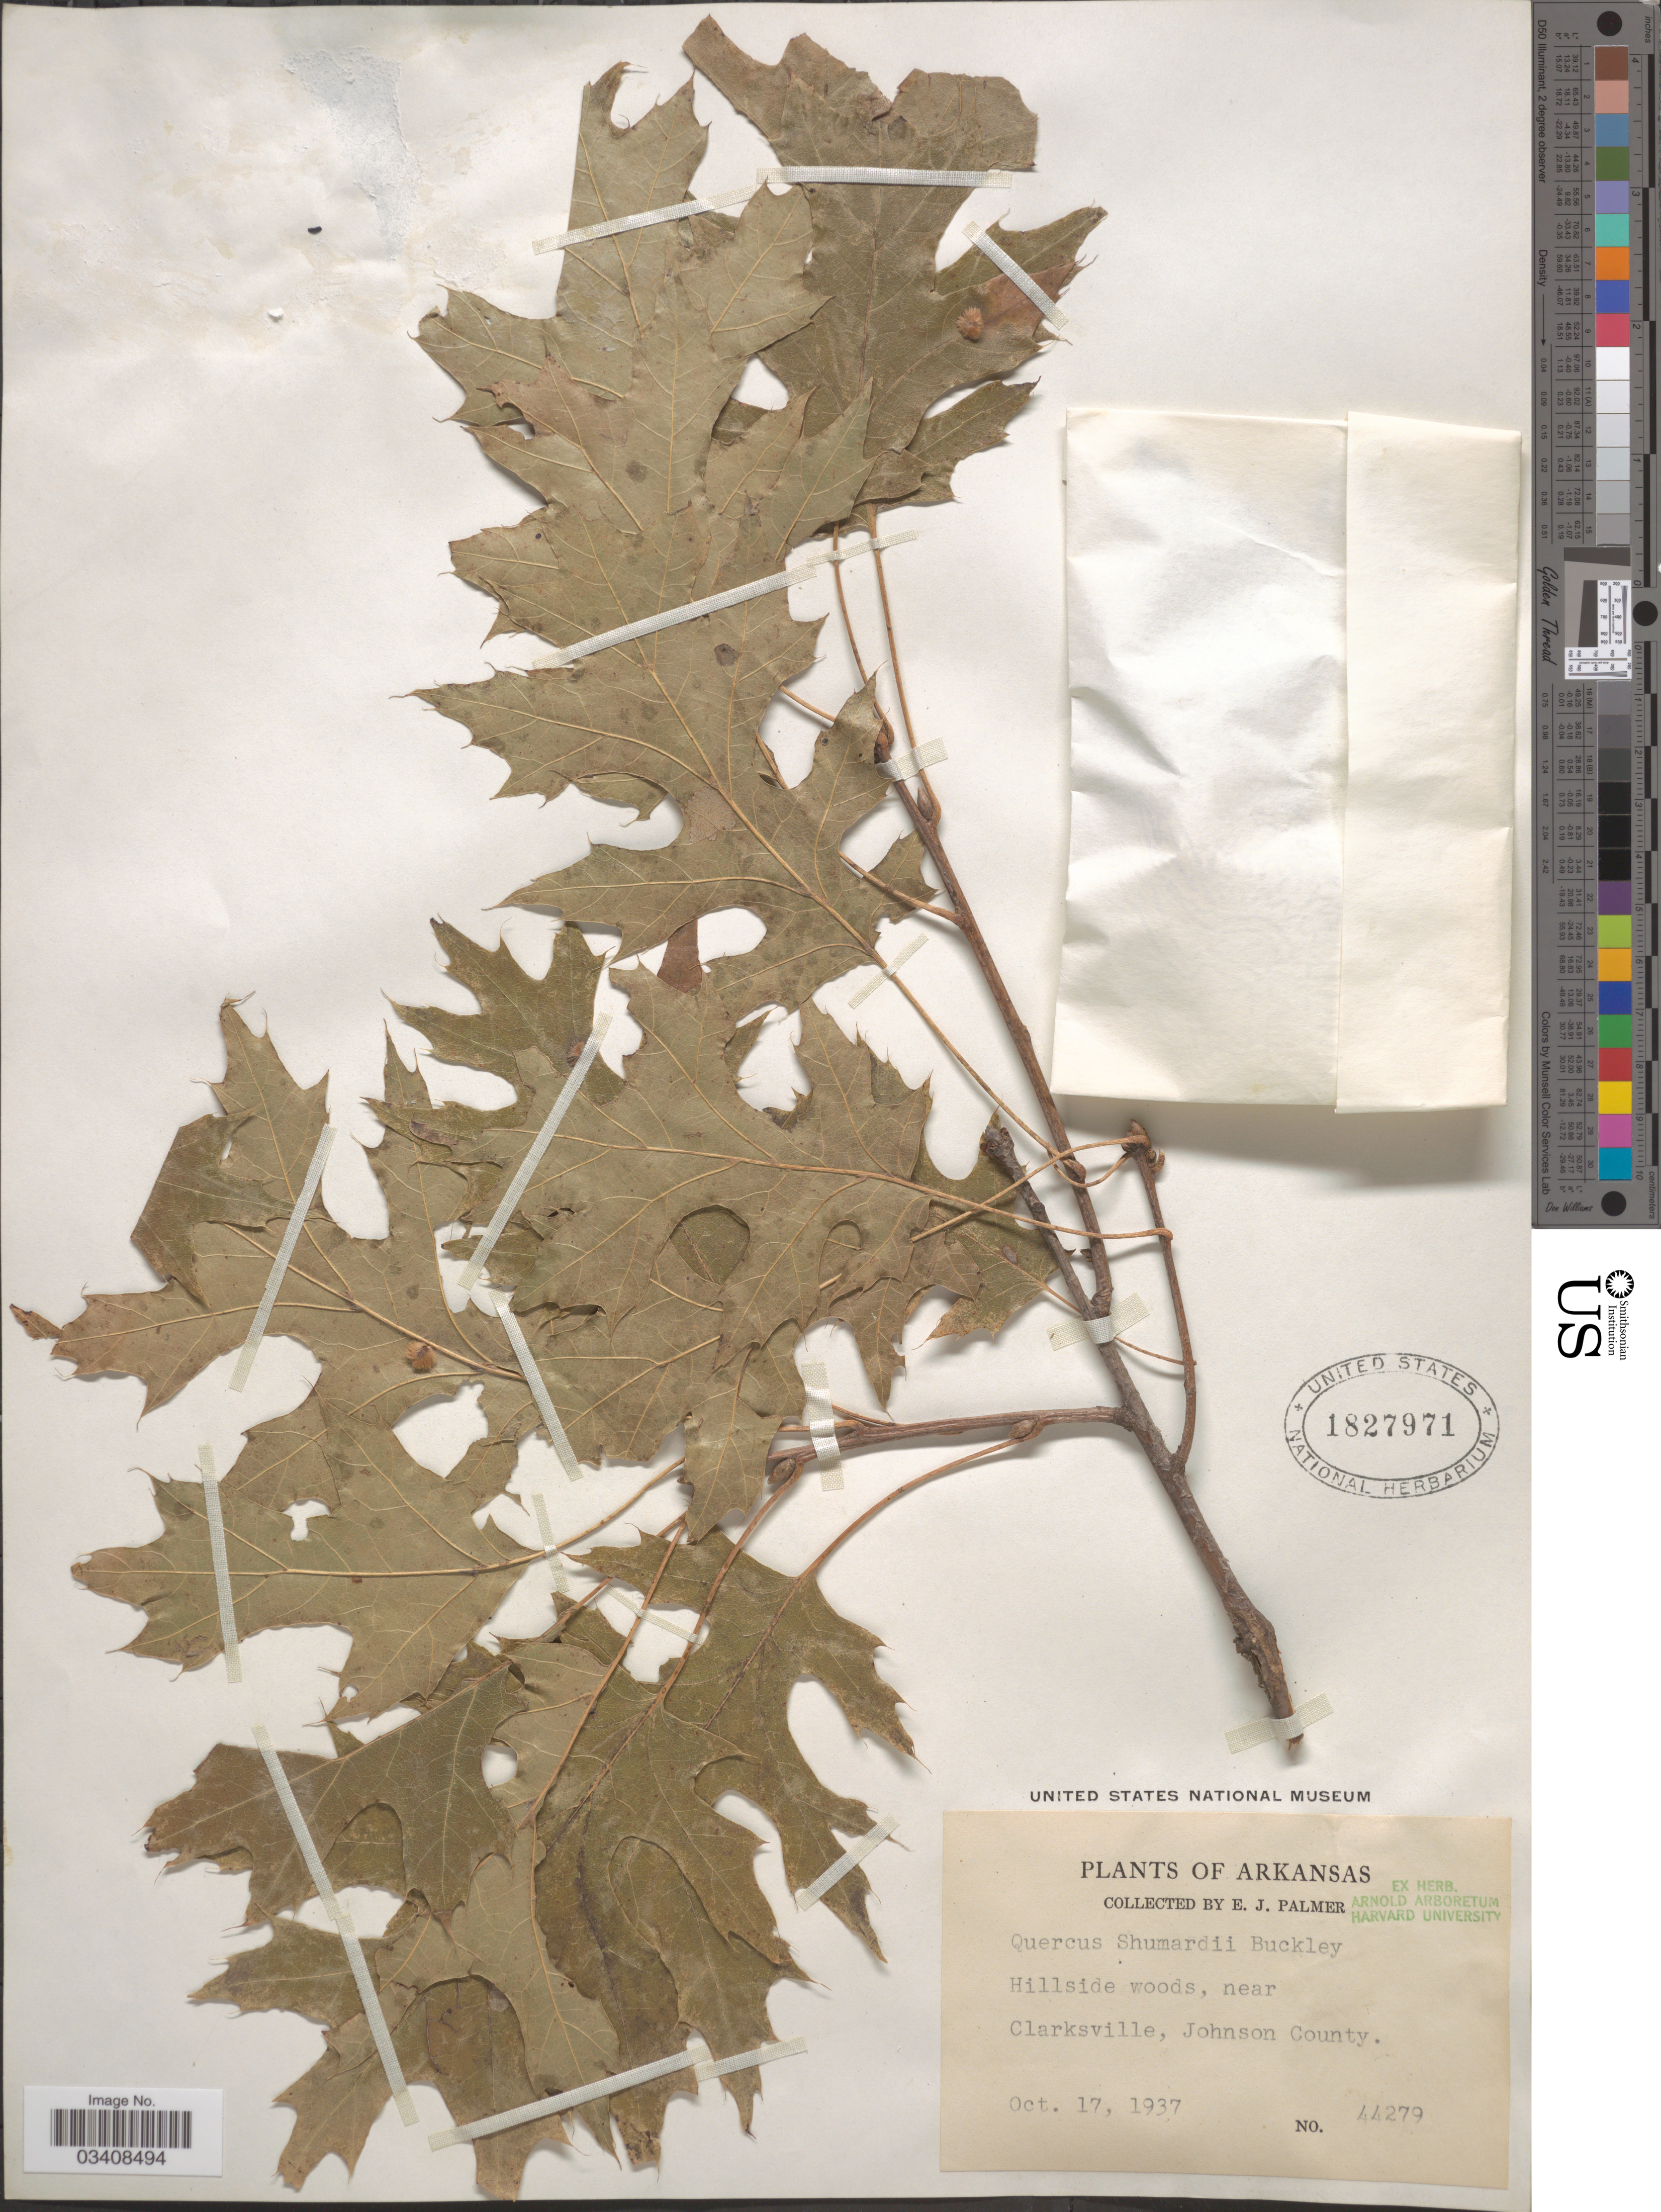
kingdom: Plantae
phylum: Tracheophyta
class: Magnoliopsida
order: Fagales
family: Fagaceae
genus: Quercus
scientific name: Quercus shumardii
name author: Buckley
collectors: E. J. Palmer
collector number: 44279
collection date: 1937-10-17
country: United States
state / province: Arkansas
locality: Near Clarksville, Johnson County.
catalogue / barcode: US 1827971